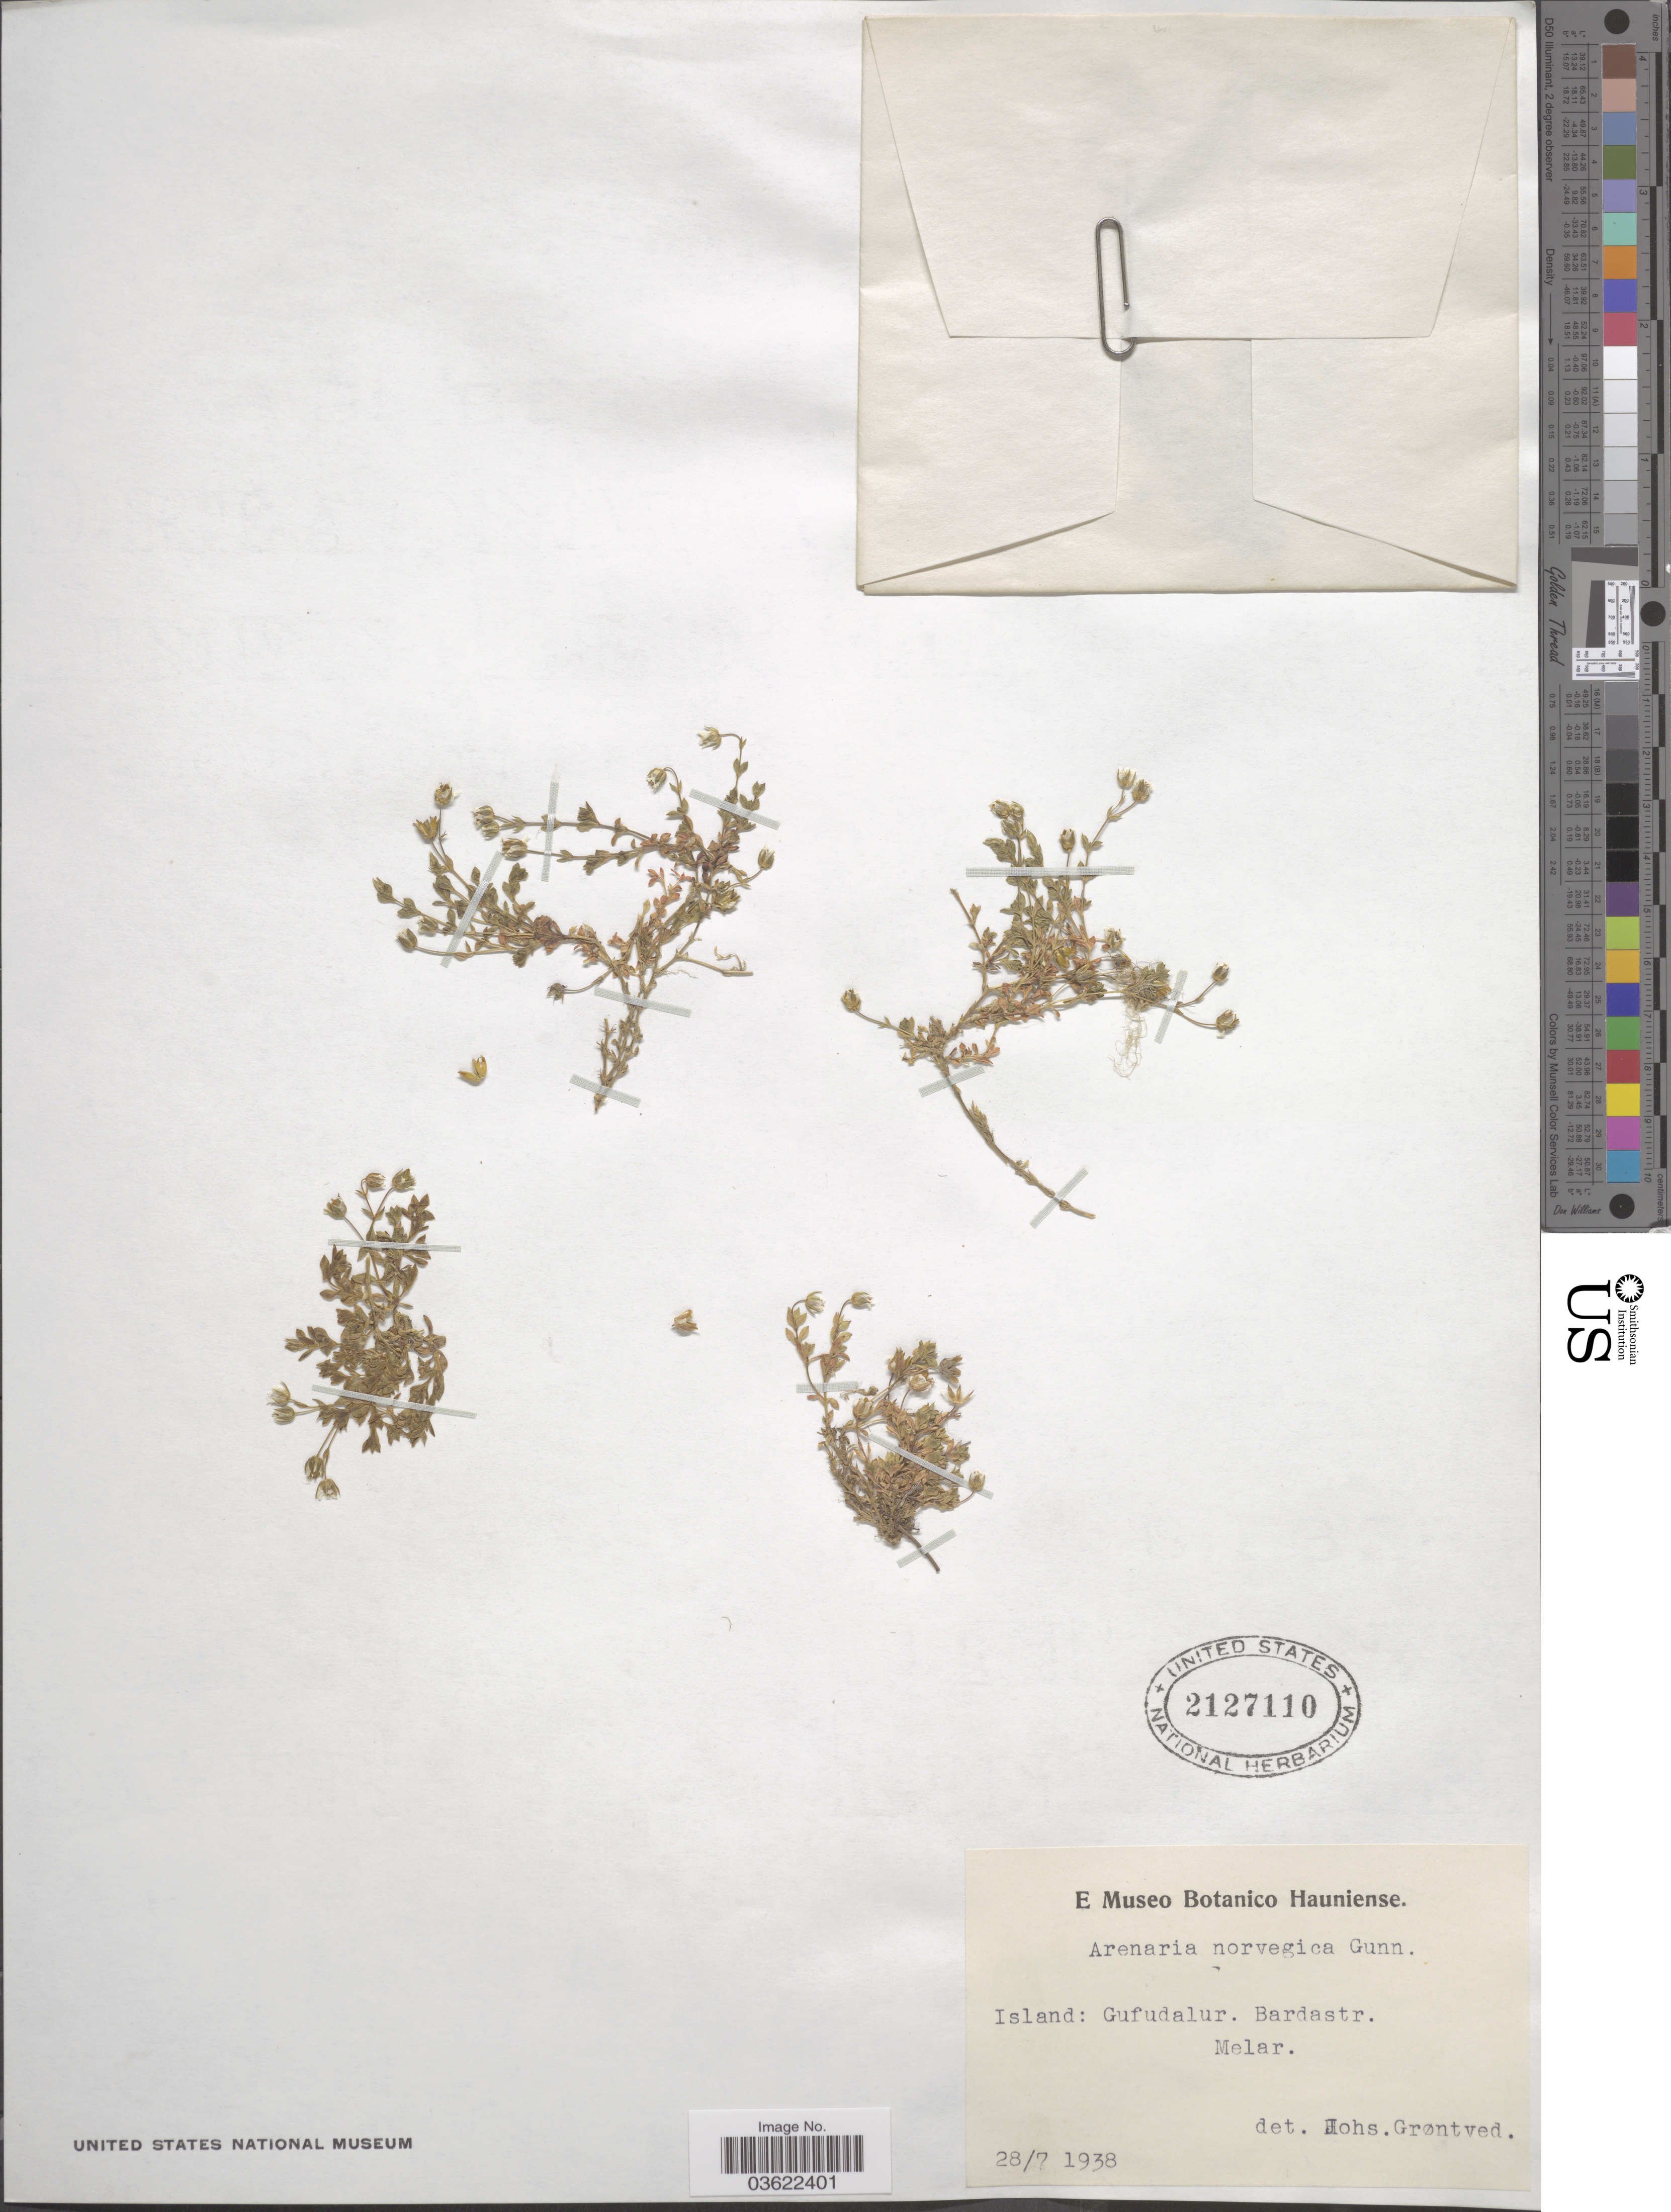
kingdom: Plantae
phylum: Tracheophyta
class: Magnoliopsida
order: Caryophyllales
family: Caryophyllaceae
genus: Arenaria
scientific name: Arenaria norvegica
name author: Gunnerus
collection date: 1938-07-28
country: Iceland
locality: Island: Gufudalur. Bardastr. Melar.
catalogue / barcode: US 2127110